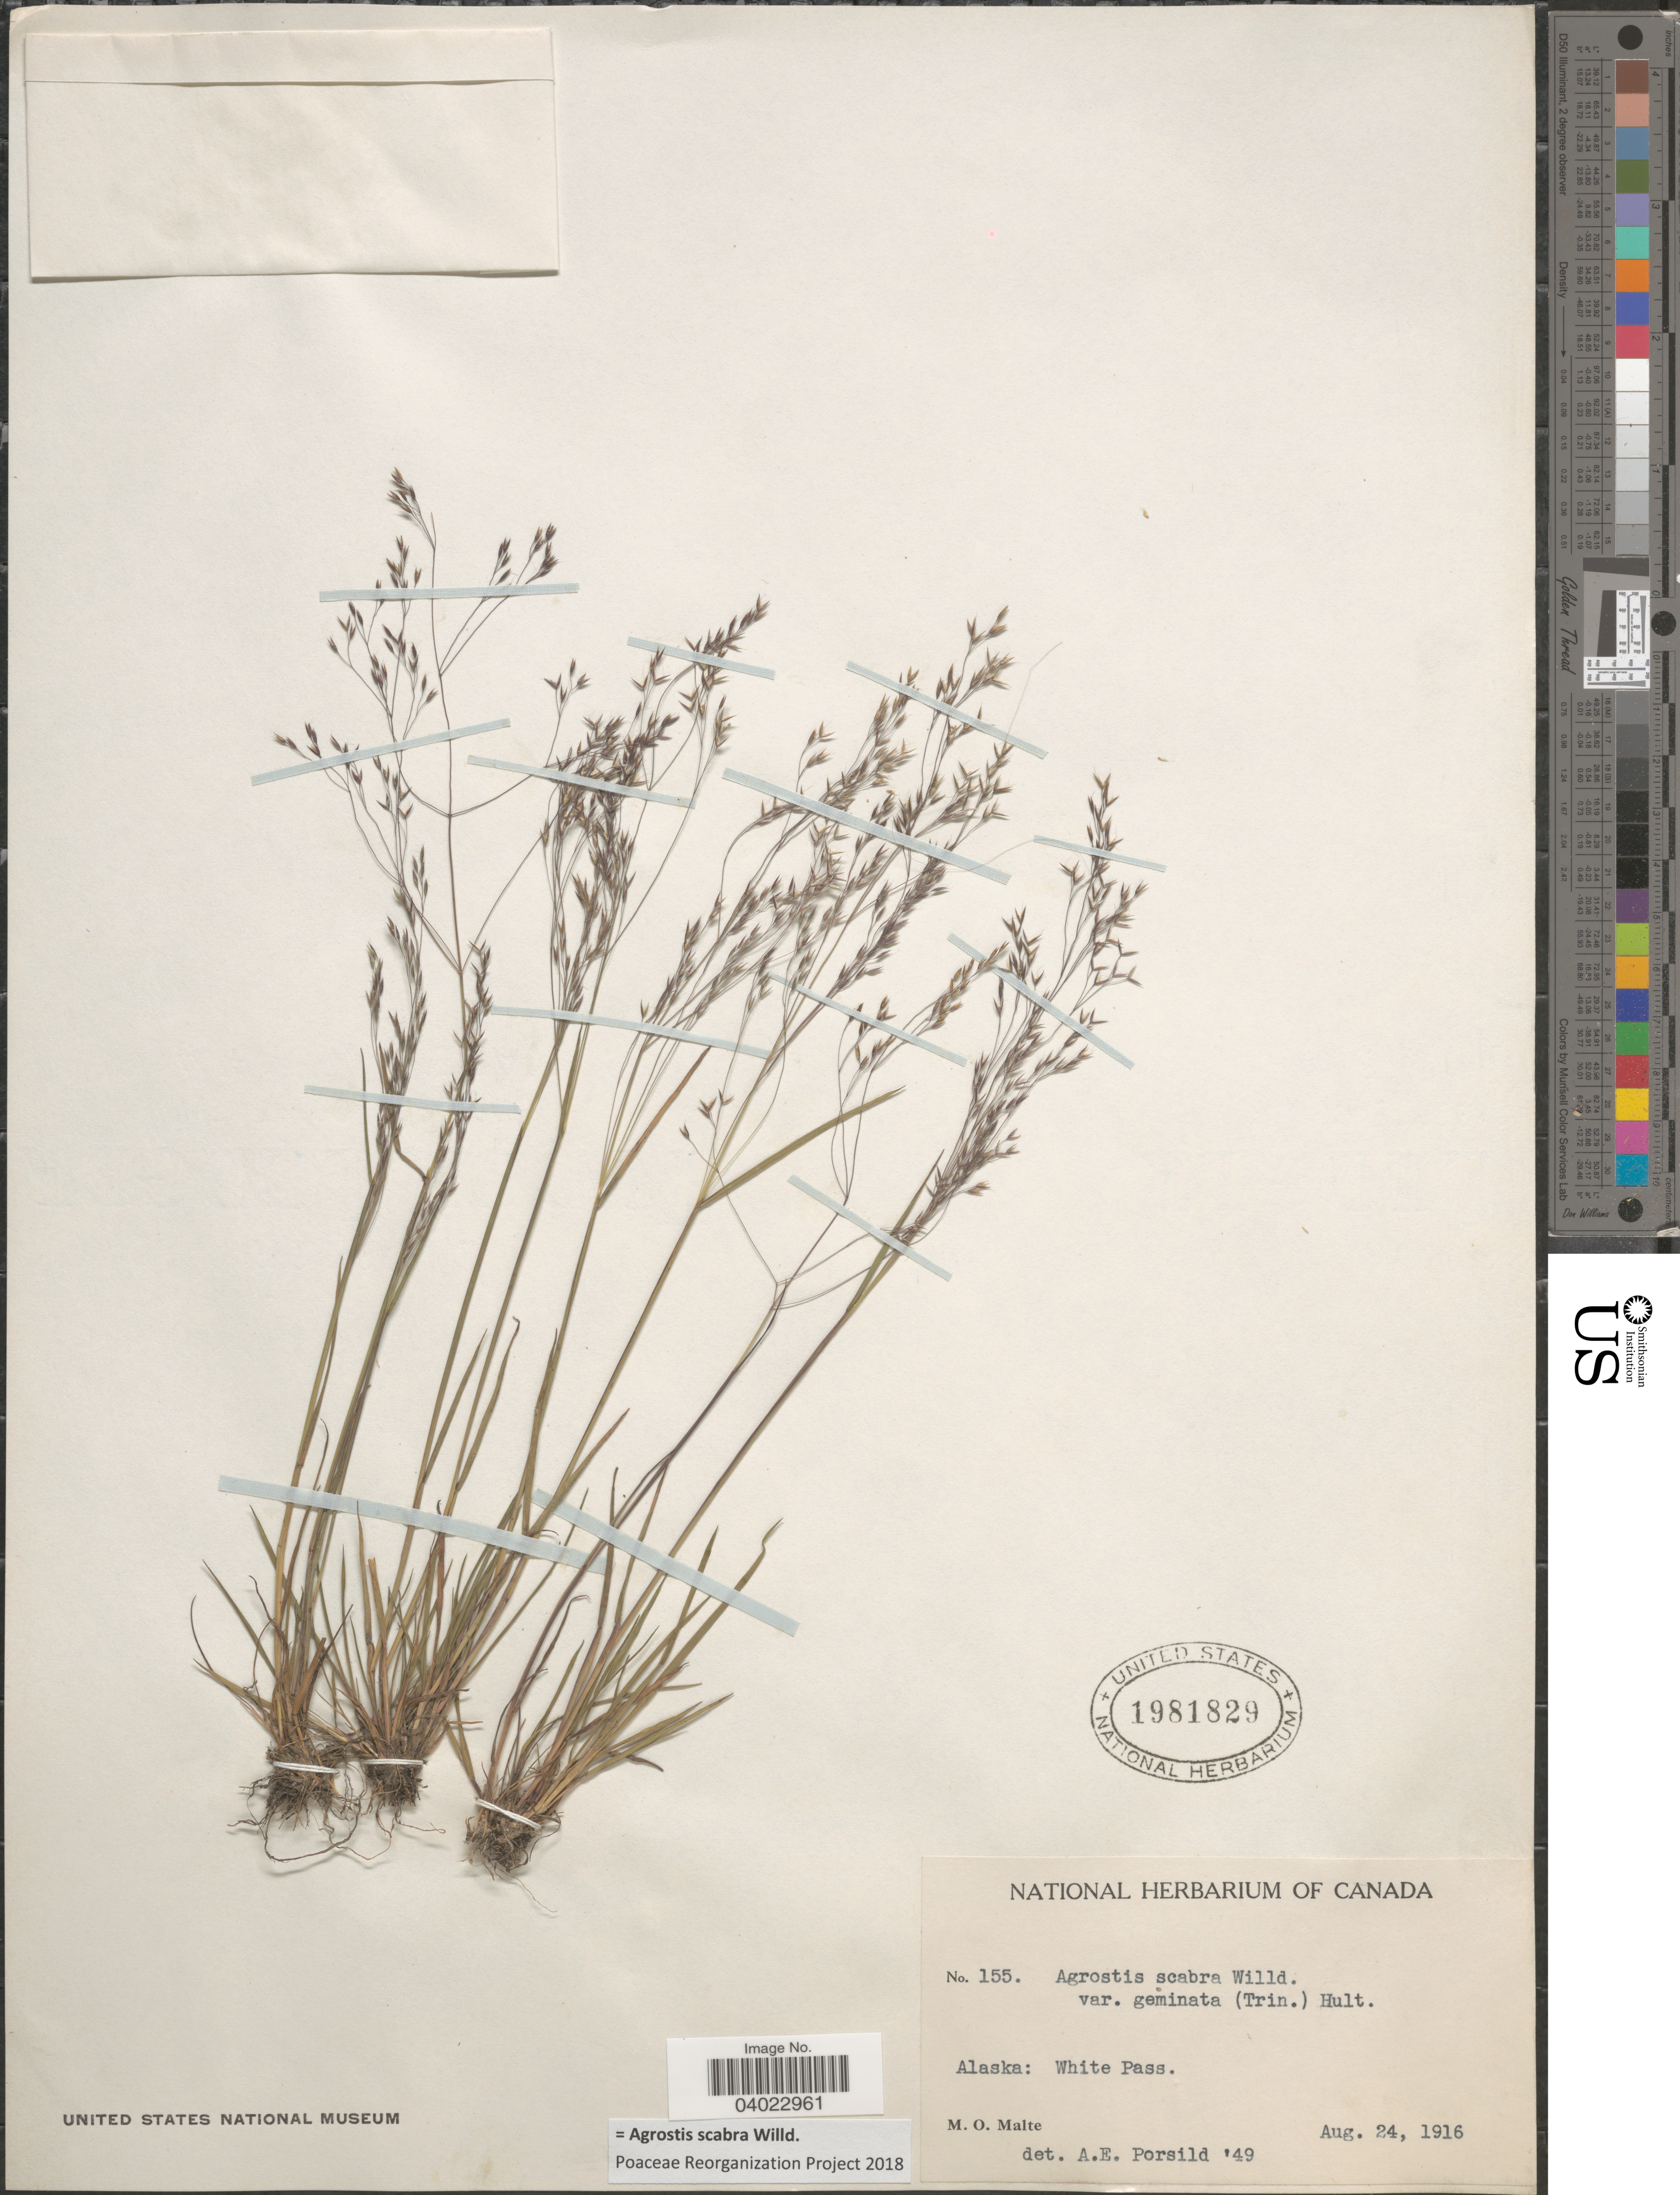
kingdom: Plantae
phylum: Tracheophyta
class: Liliopsida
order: Poales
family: Poaceae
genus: Agrostis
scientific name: Agrostis scabra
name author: Willd.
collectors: M. O. Malte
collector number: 155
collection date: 1916-08-24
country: United States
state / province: Alaska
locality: White Pass.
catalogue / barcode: US 1981829